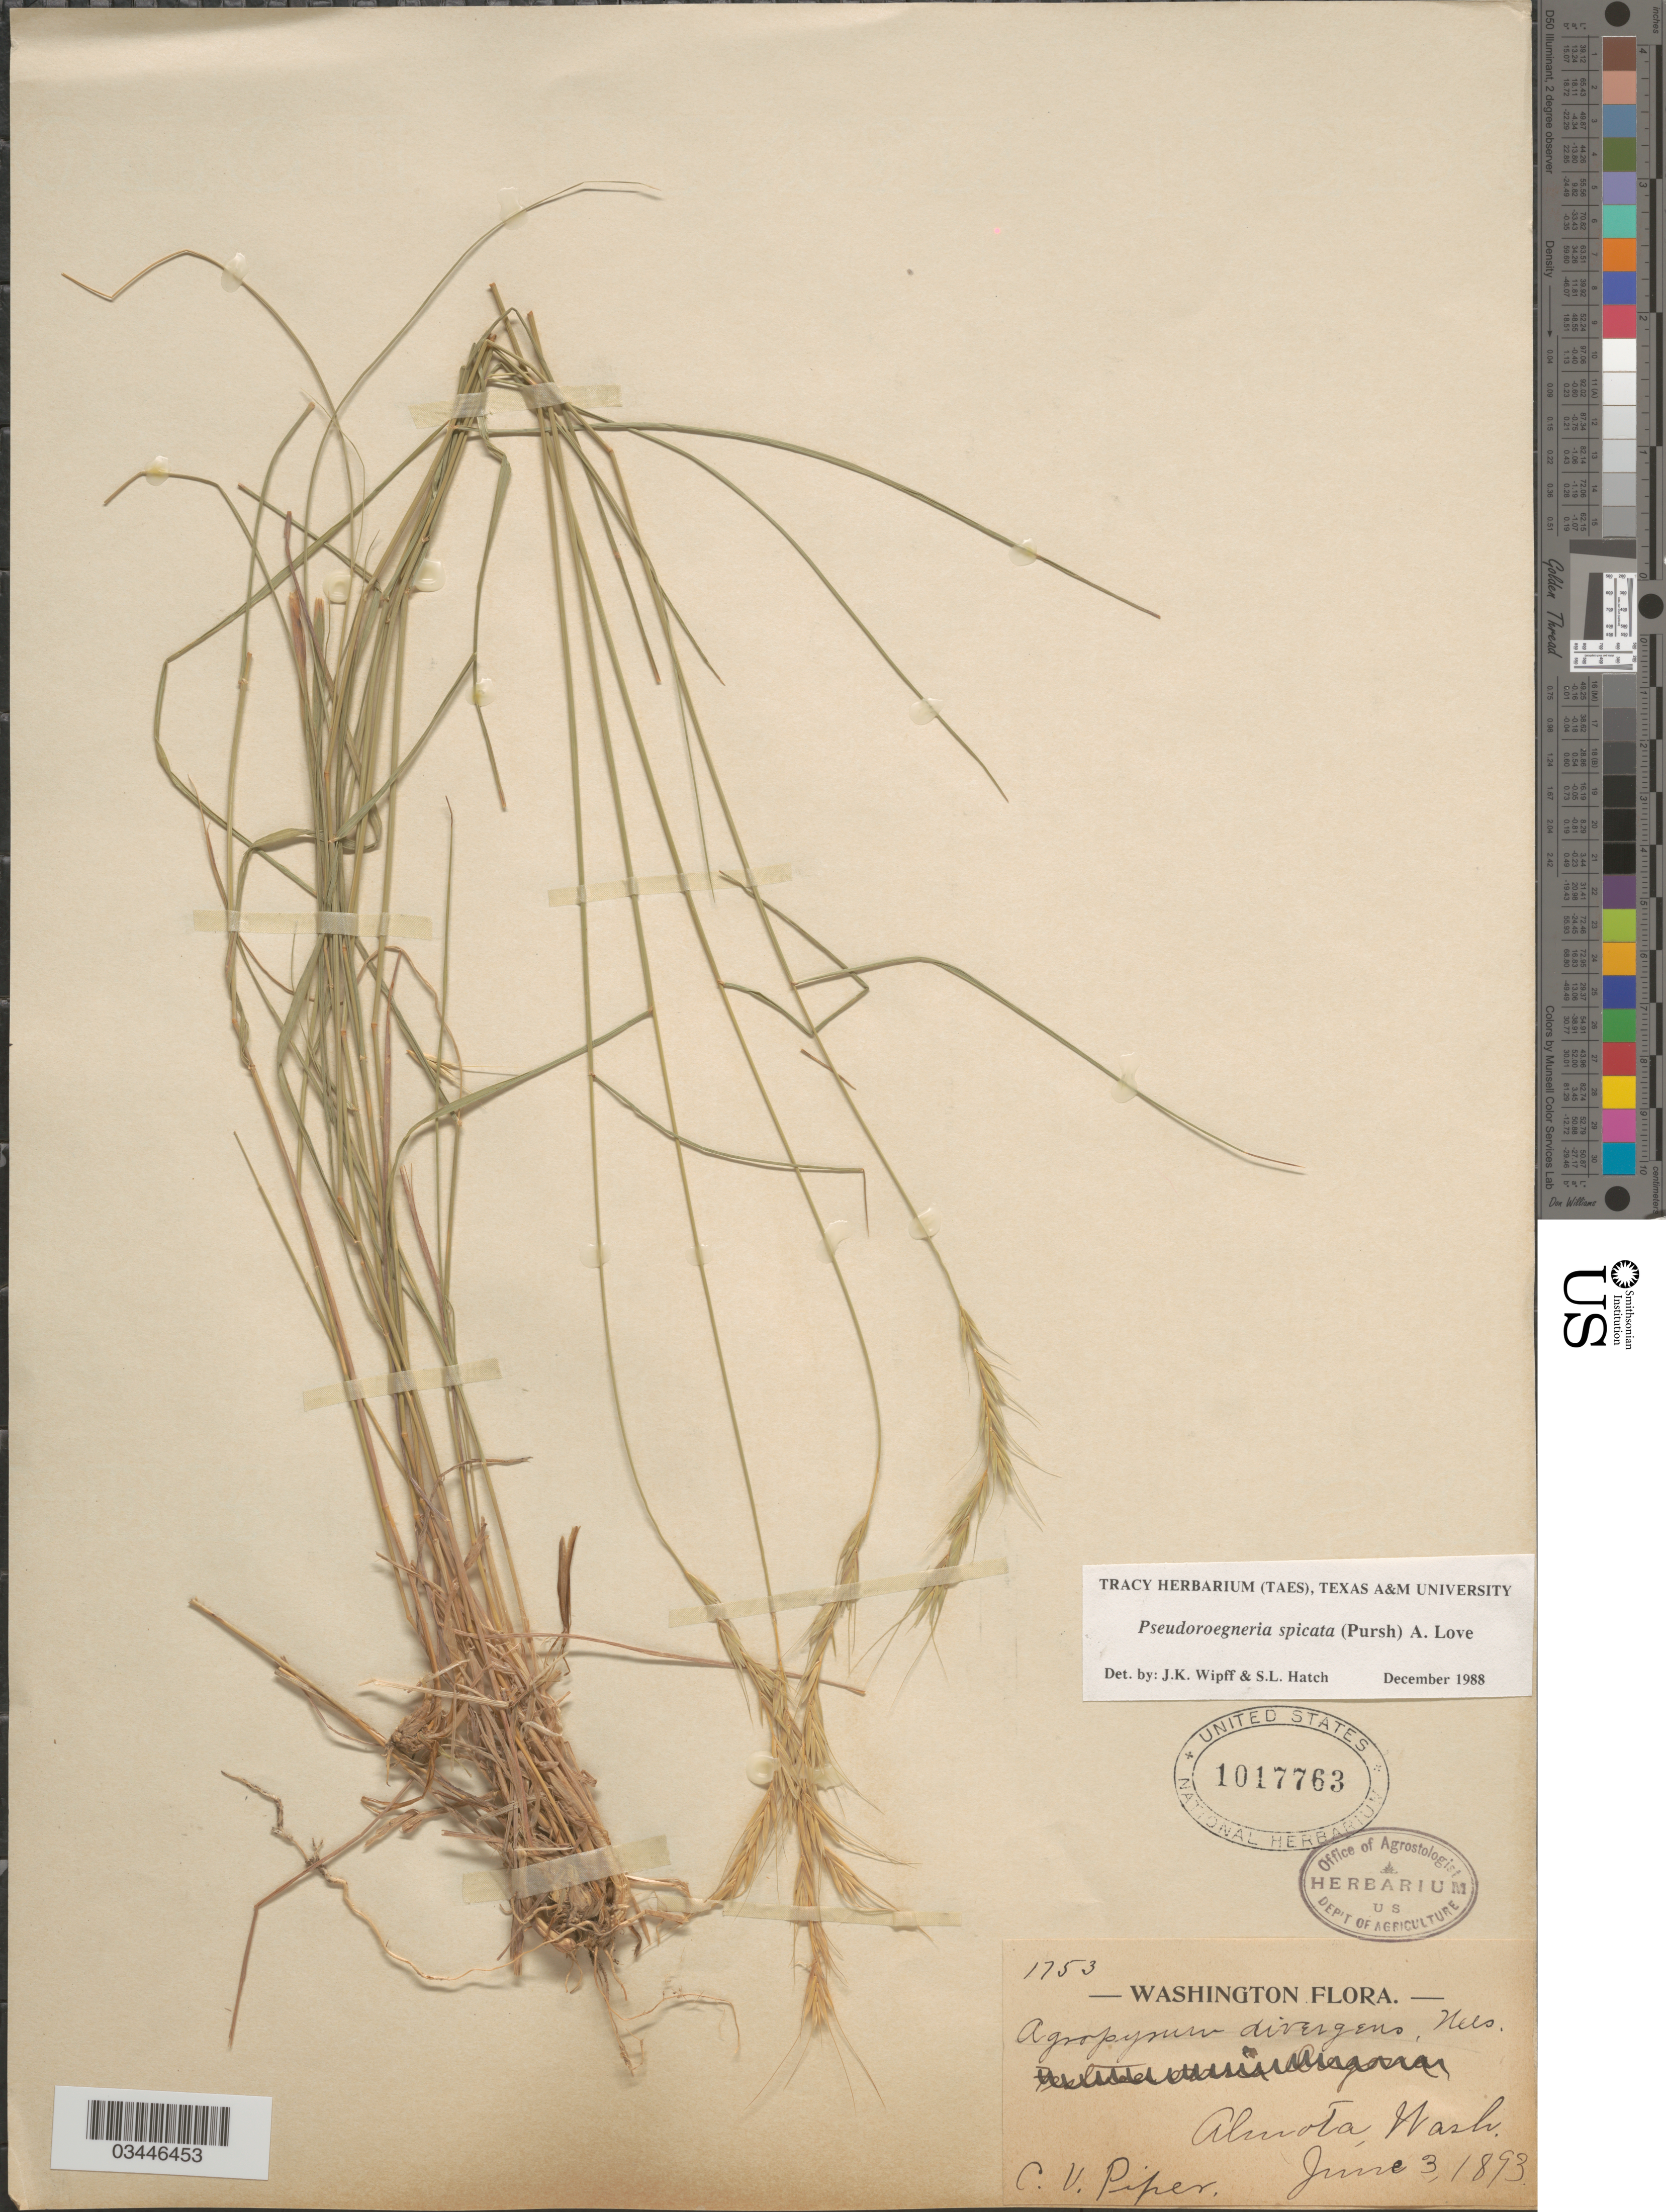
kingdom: Plantae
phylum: Tracheophyta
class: Liliopsida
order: Poales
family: Poaceae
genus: Pseudoroegneria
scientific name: Pseudoroegneria spicata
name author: (Pursh) Á. Löve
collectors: C. V. Piper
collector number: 1753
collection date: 1893-06-03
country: United States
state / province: Washington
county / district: Whitman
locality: Almota.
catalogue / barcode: US 1017763